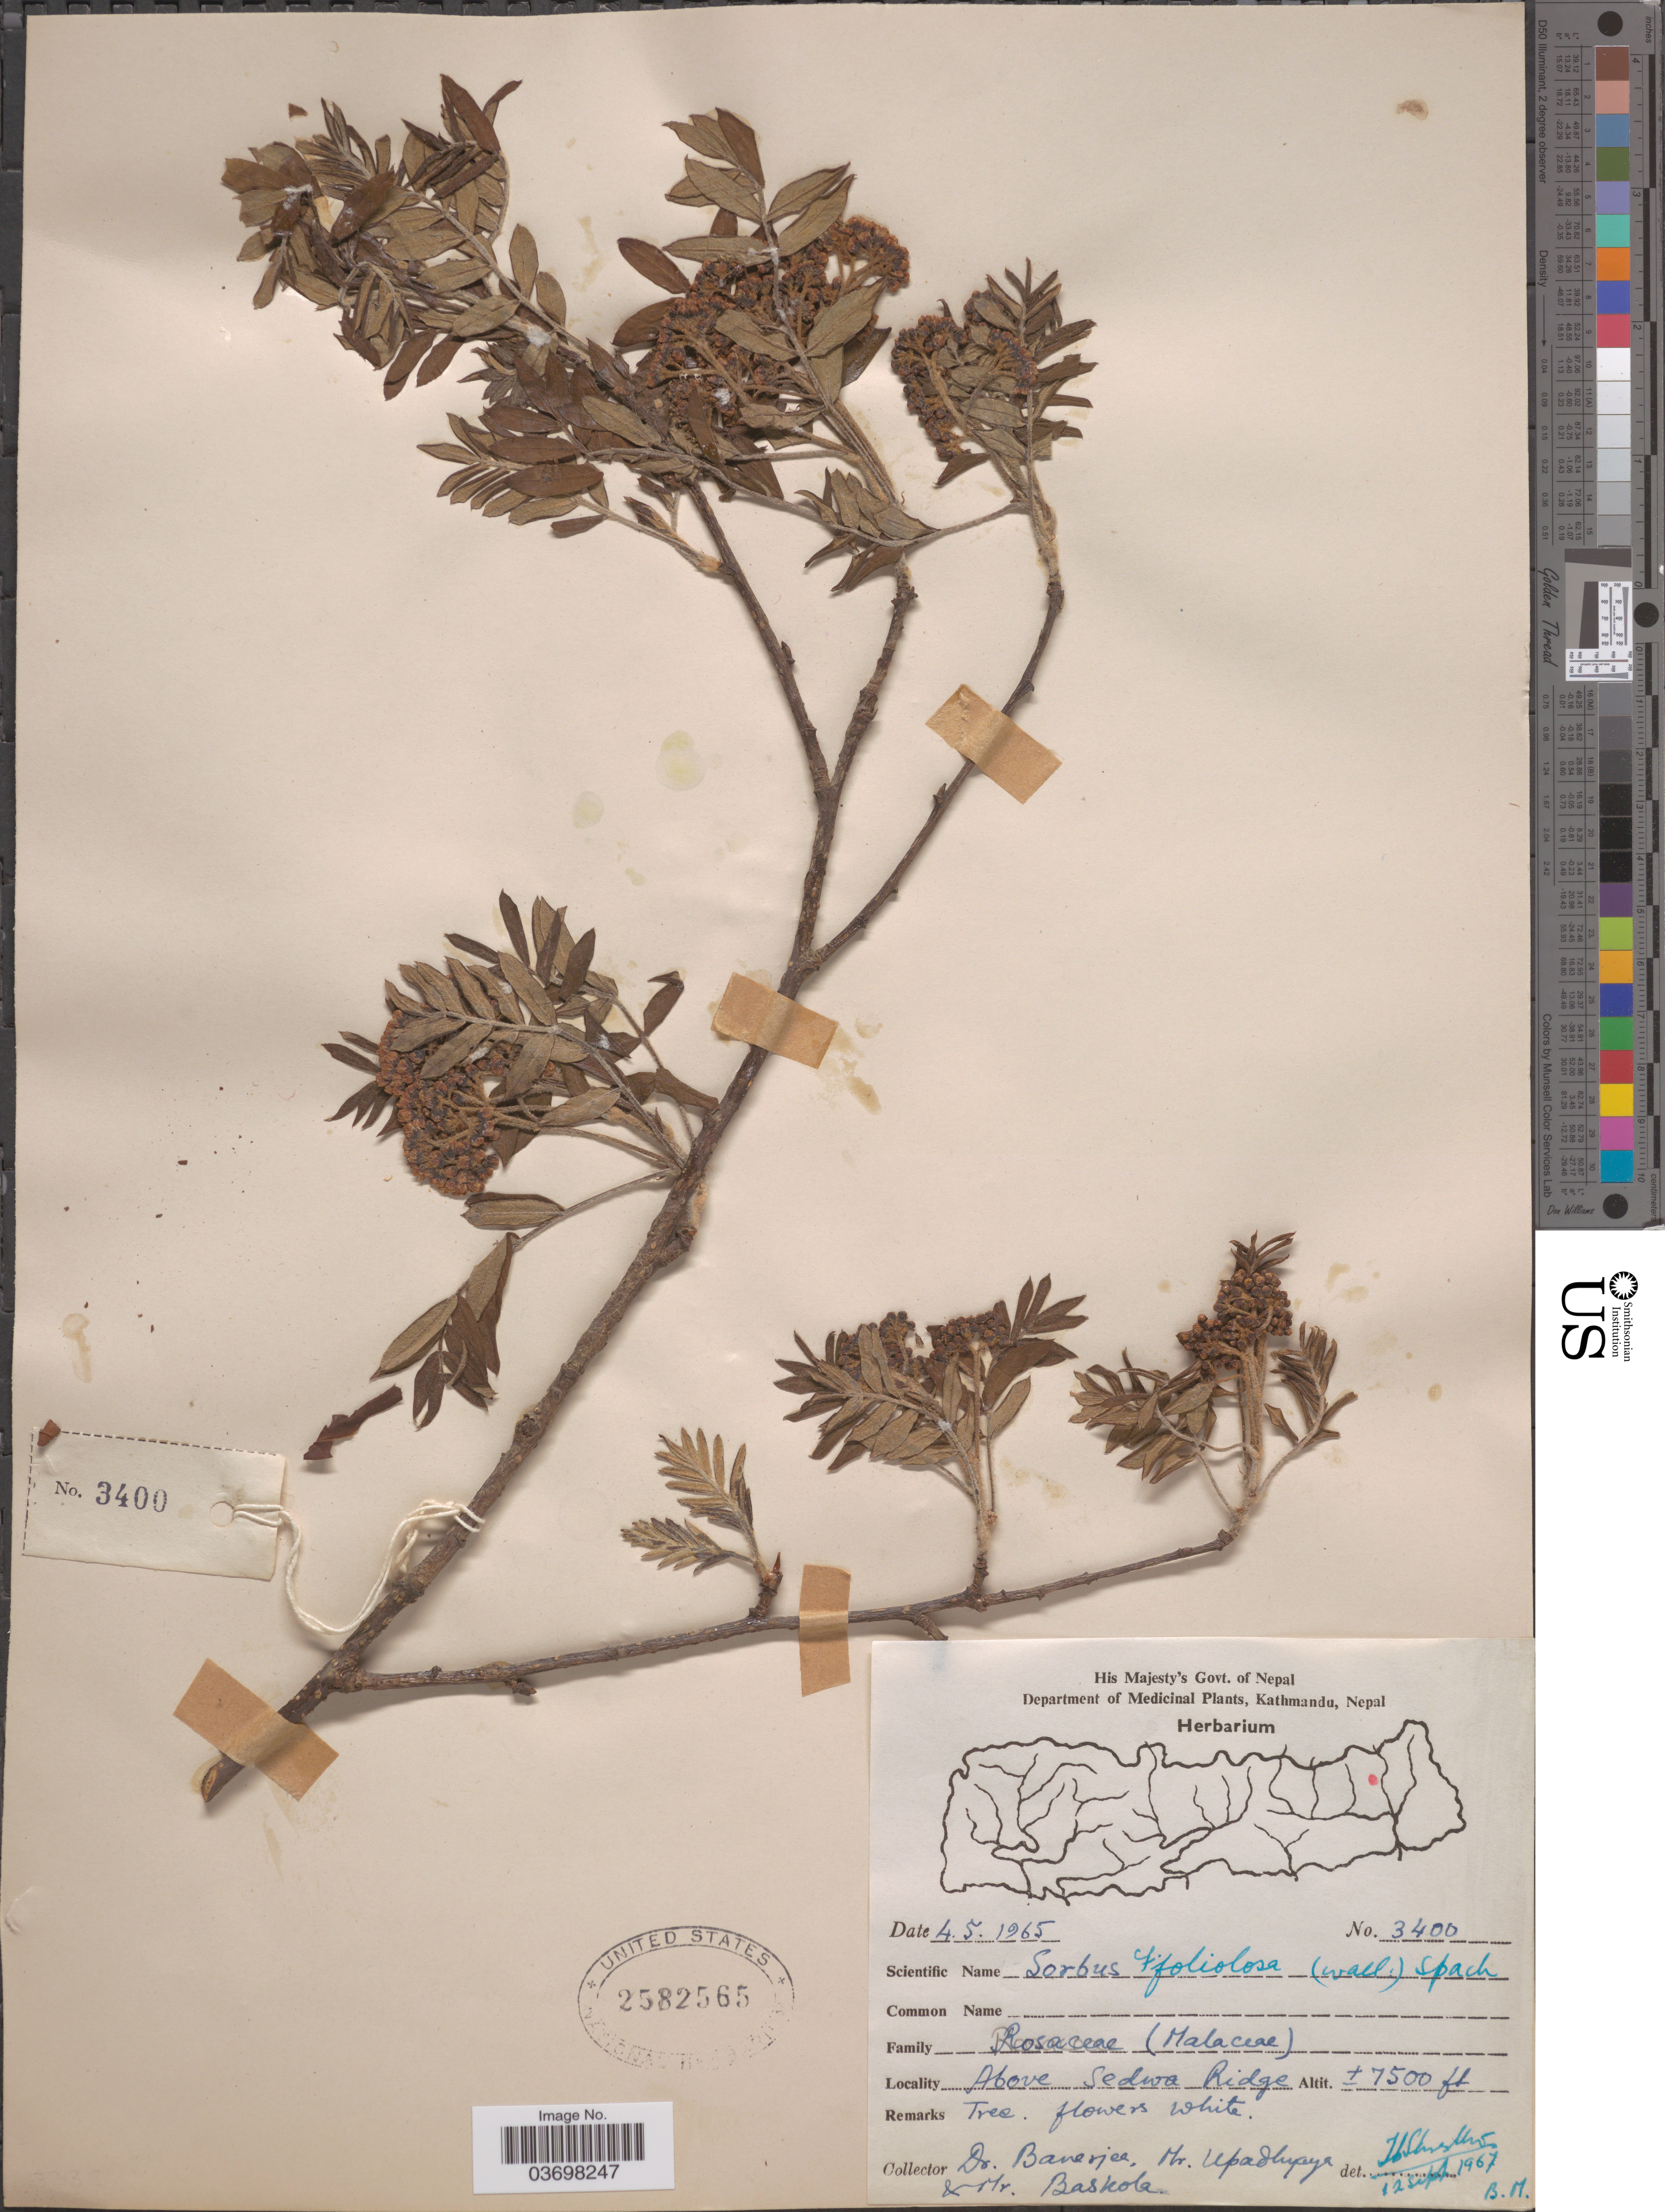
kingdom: Plantae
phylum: Tracheophyta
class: Magnoliopsida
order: Rosales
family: Rosaceae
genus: Sorbus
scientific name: Sorbus foliolosa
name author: (Wall.) Spach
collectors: -. Banerjee, Upadhya & Baskola, --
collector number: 3400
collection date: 1965-05-04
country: Nepal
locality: Above Sedwa Ridge.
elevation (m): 2286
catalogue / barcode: US 2582565